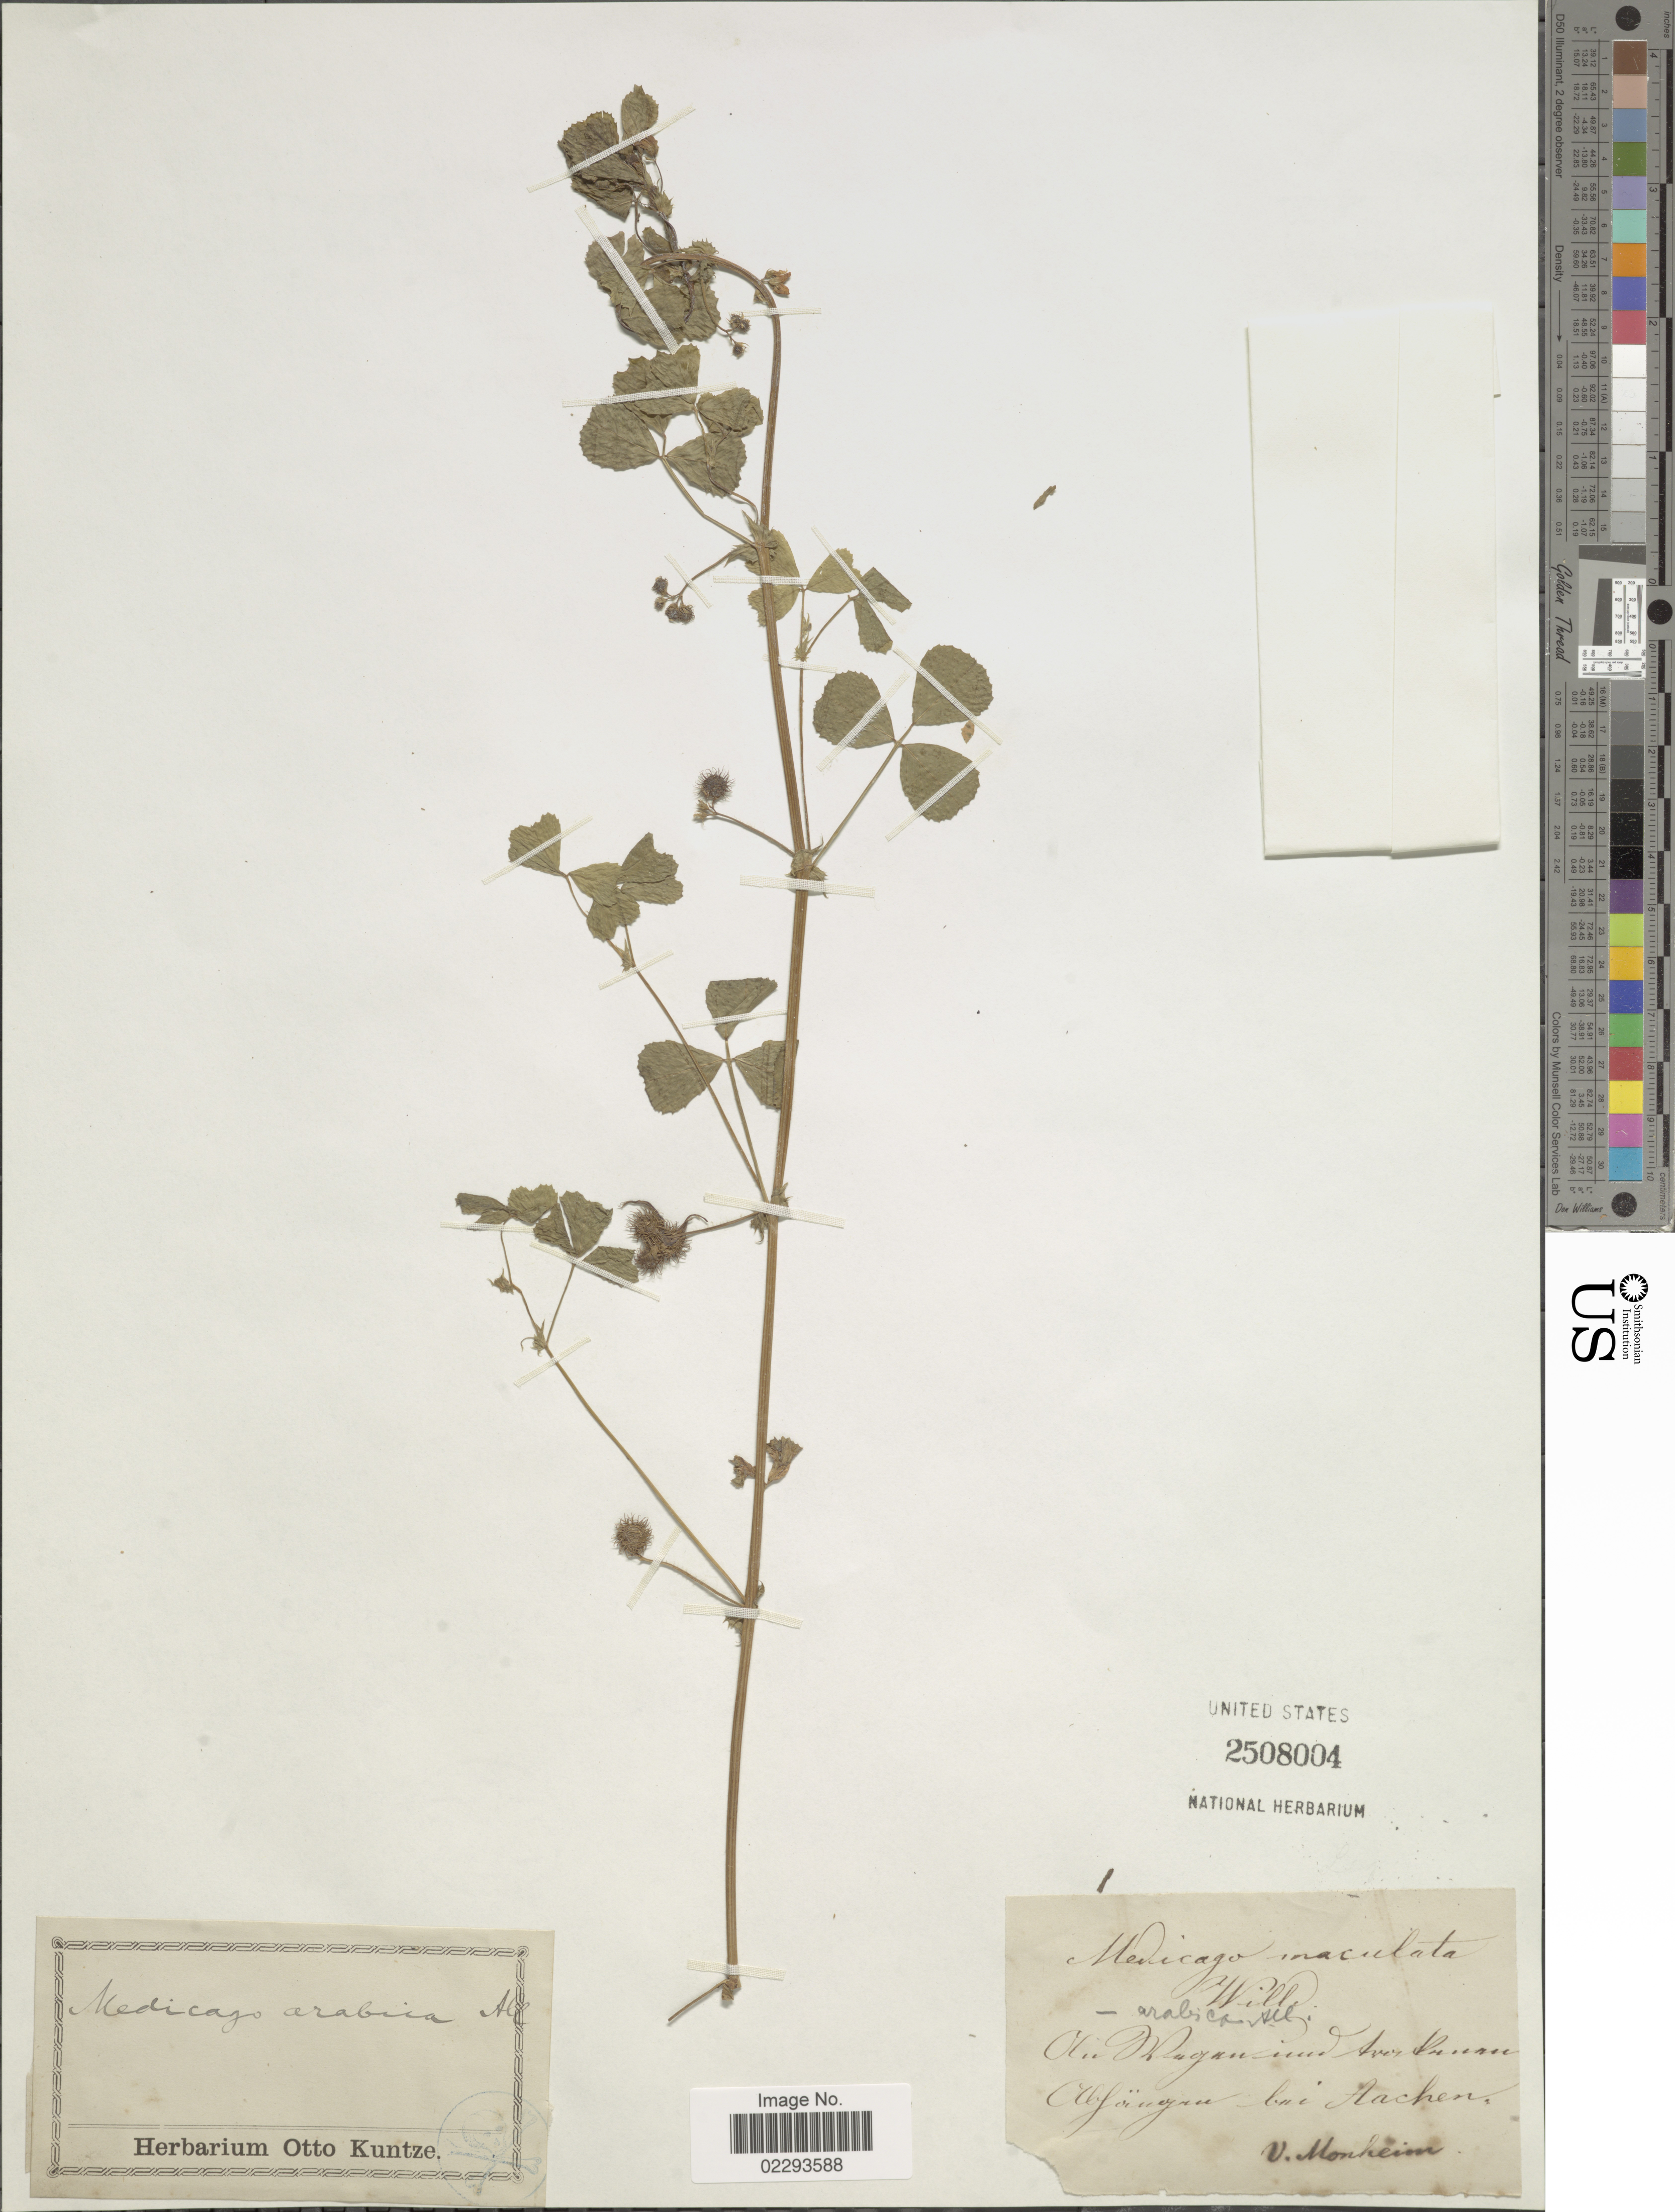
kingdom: Plantae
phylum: Tracheophyta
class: Magnoliopsida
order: Fabales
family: Fabaceae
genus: Medicago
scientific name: Medicago maculata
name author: Hook. & Arn.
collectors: V. Monheim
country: Germany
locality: An Rhugen iud Arvis Slume, (Iferngun bei Aachen) [interpreted]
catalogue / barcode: US 2508004